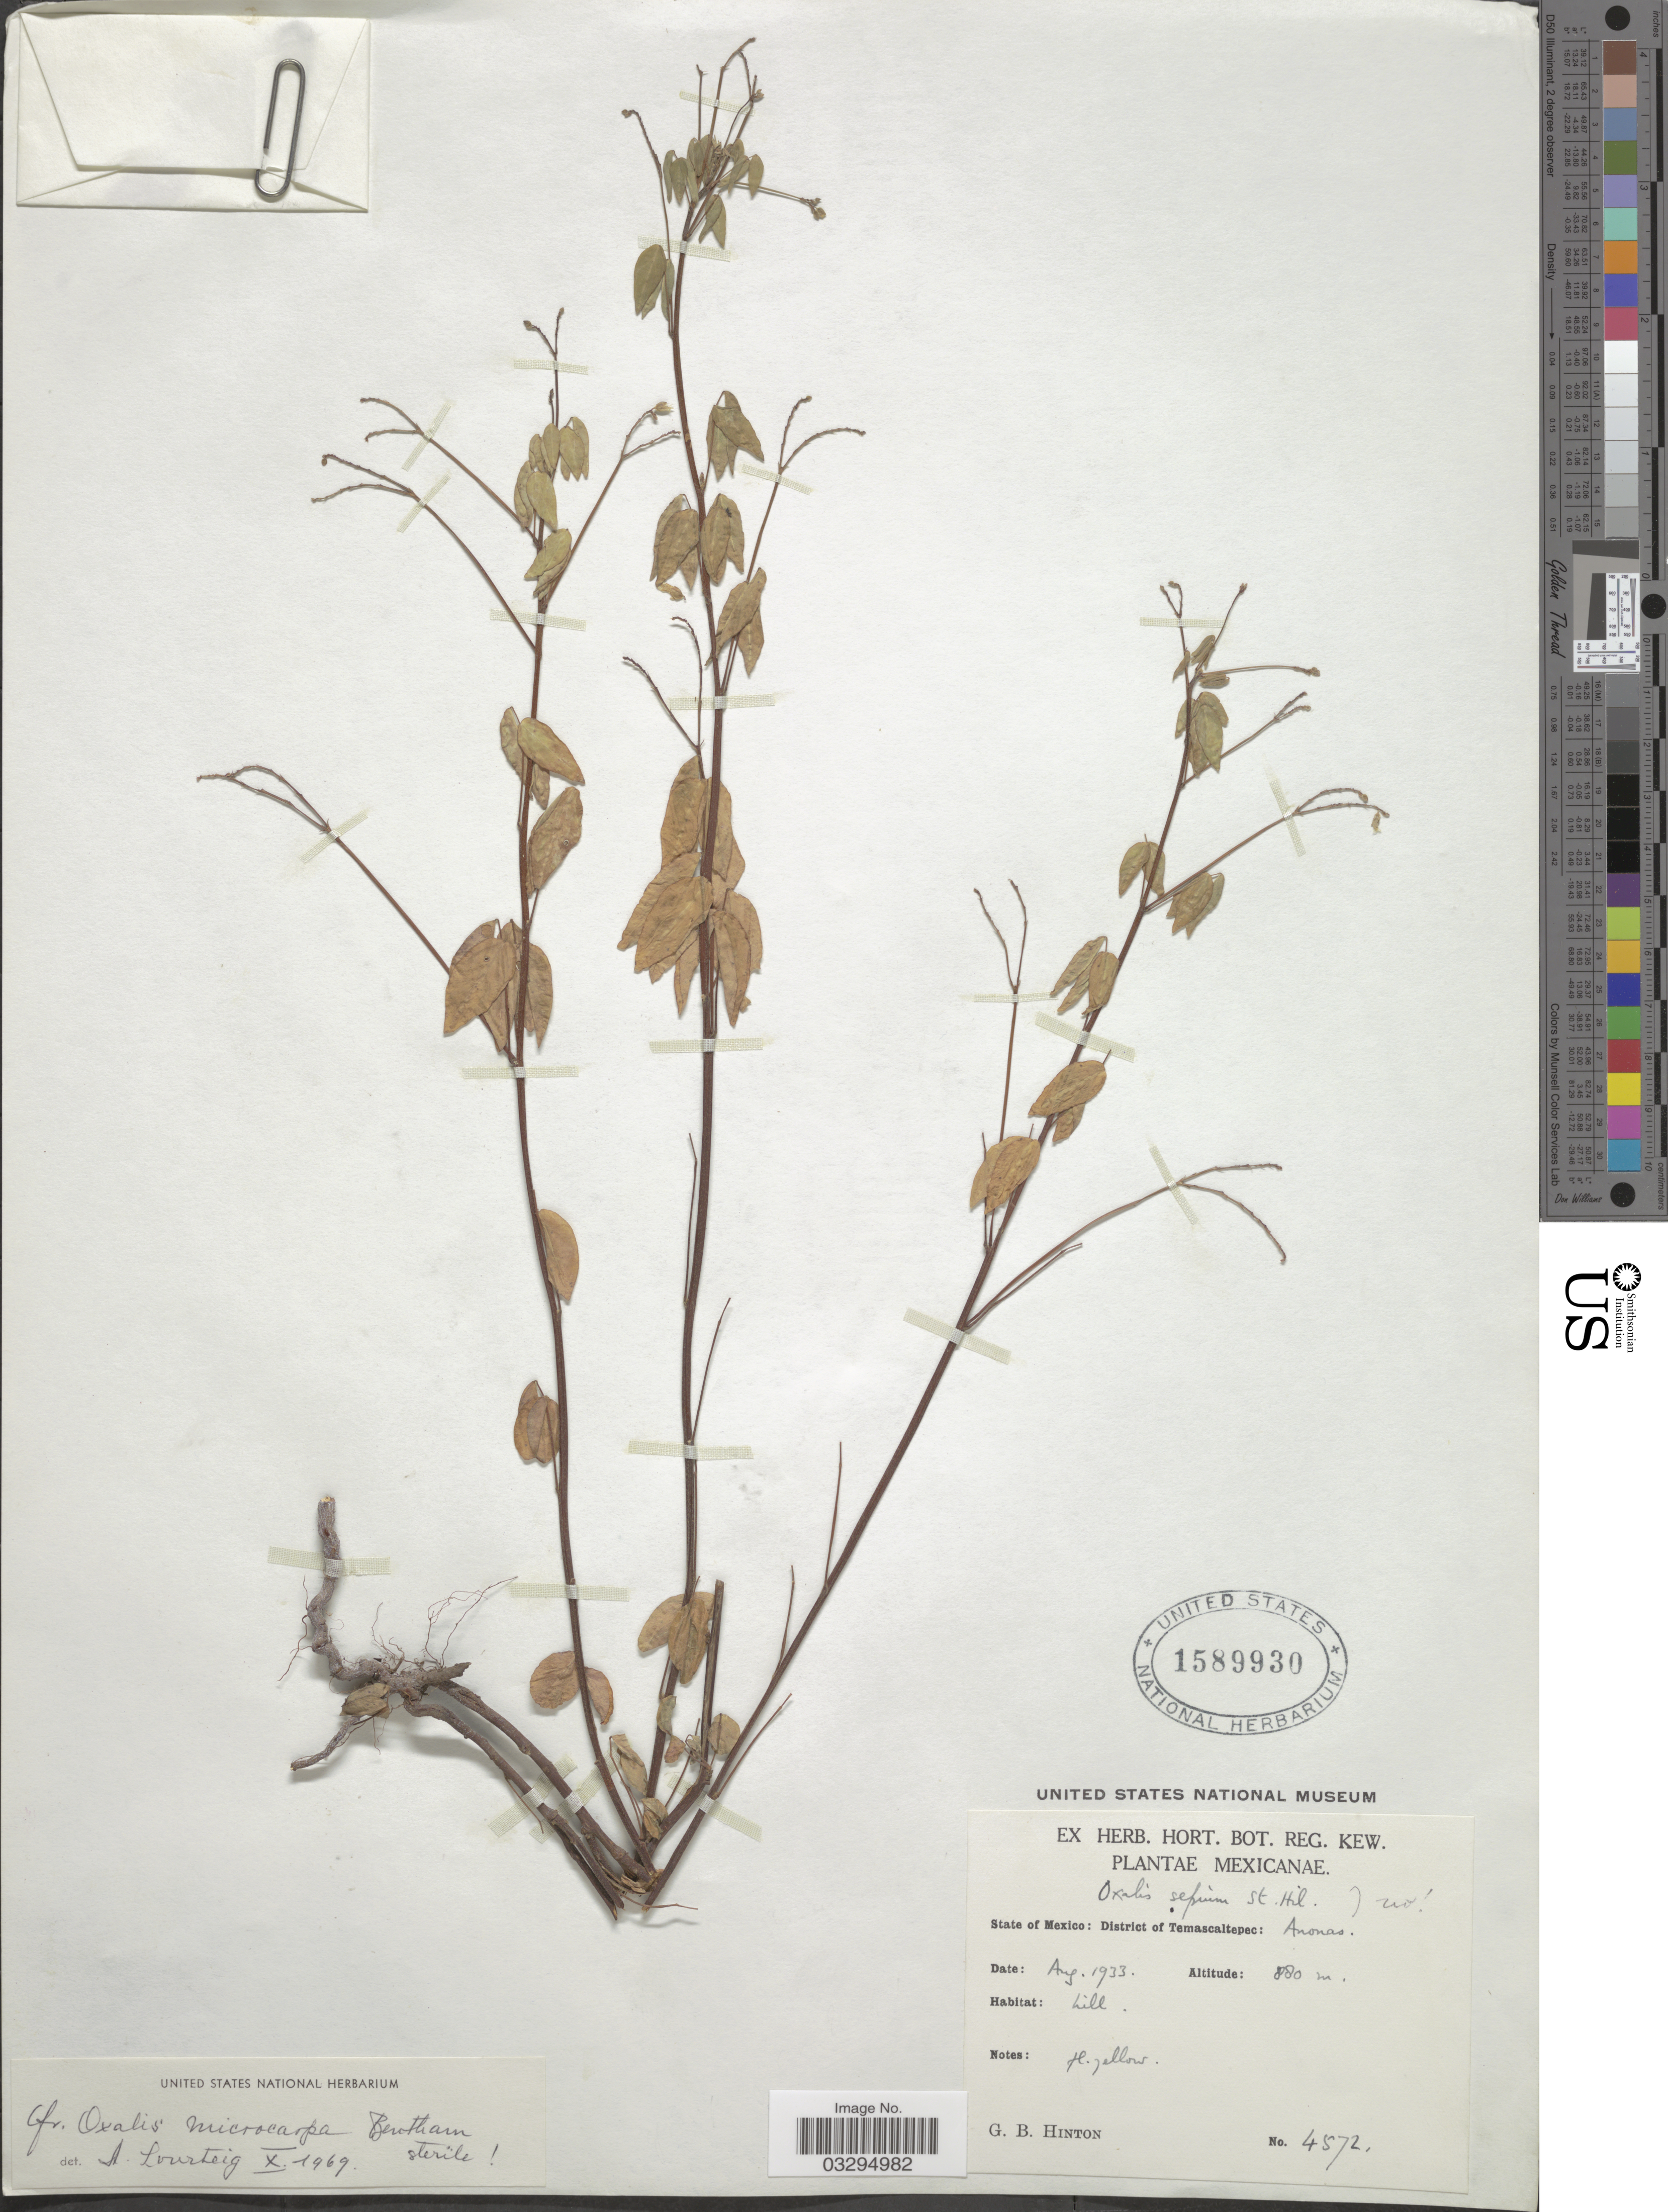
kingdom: Plantae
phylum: Tracheophyta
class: Magnoliopsida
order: Oxalidales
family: Oxalidaceae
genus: Oxalis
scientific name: Oxalis microcarpa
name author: Benth.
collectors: G. B. Hinton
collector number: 4572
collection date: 1933-08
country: Mexico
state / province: México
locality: District of Temascaltepec: Anonas.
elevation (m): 880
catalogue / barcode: US 1589930